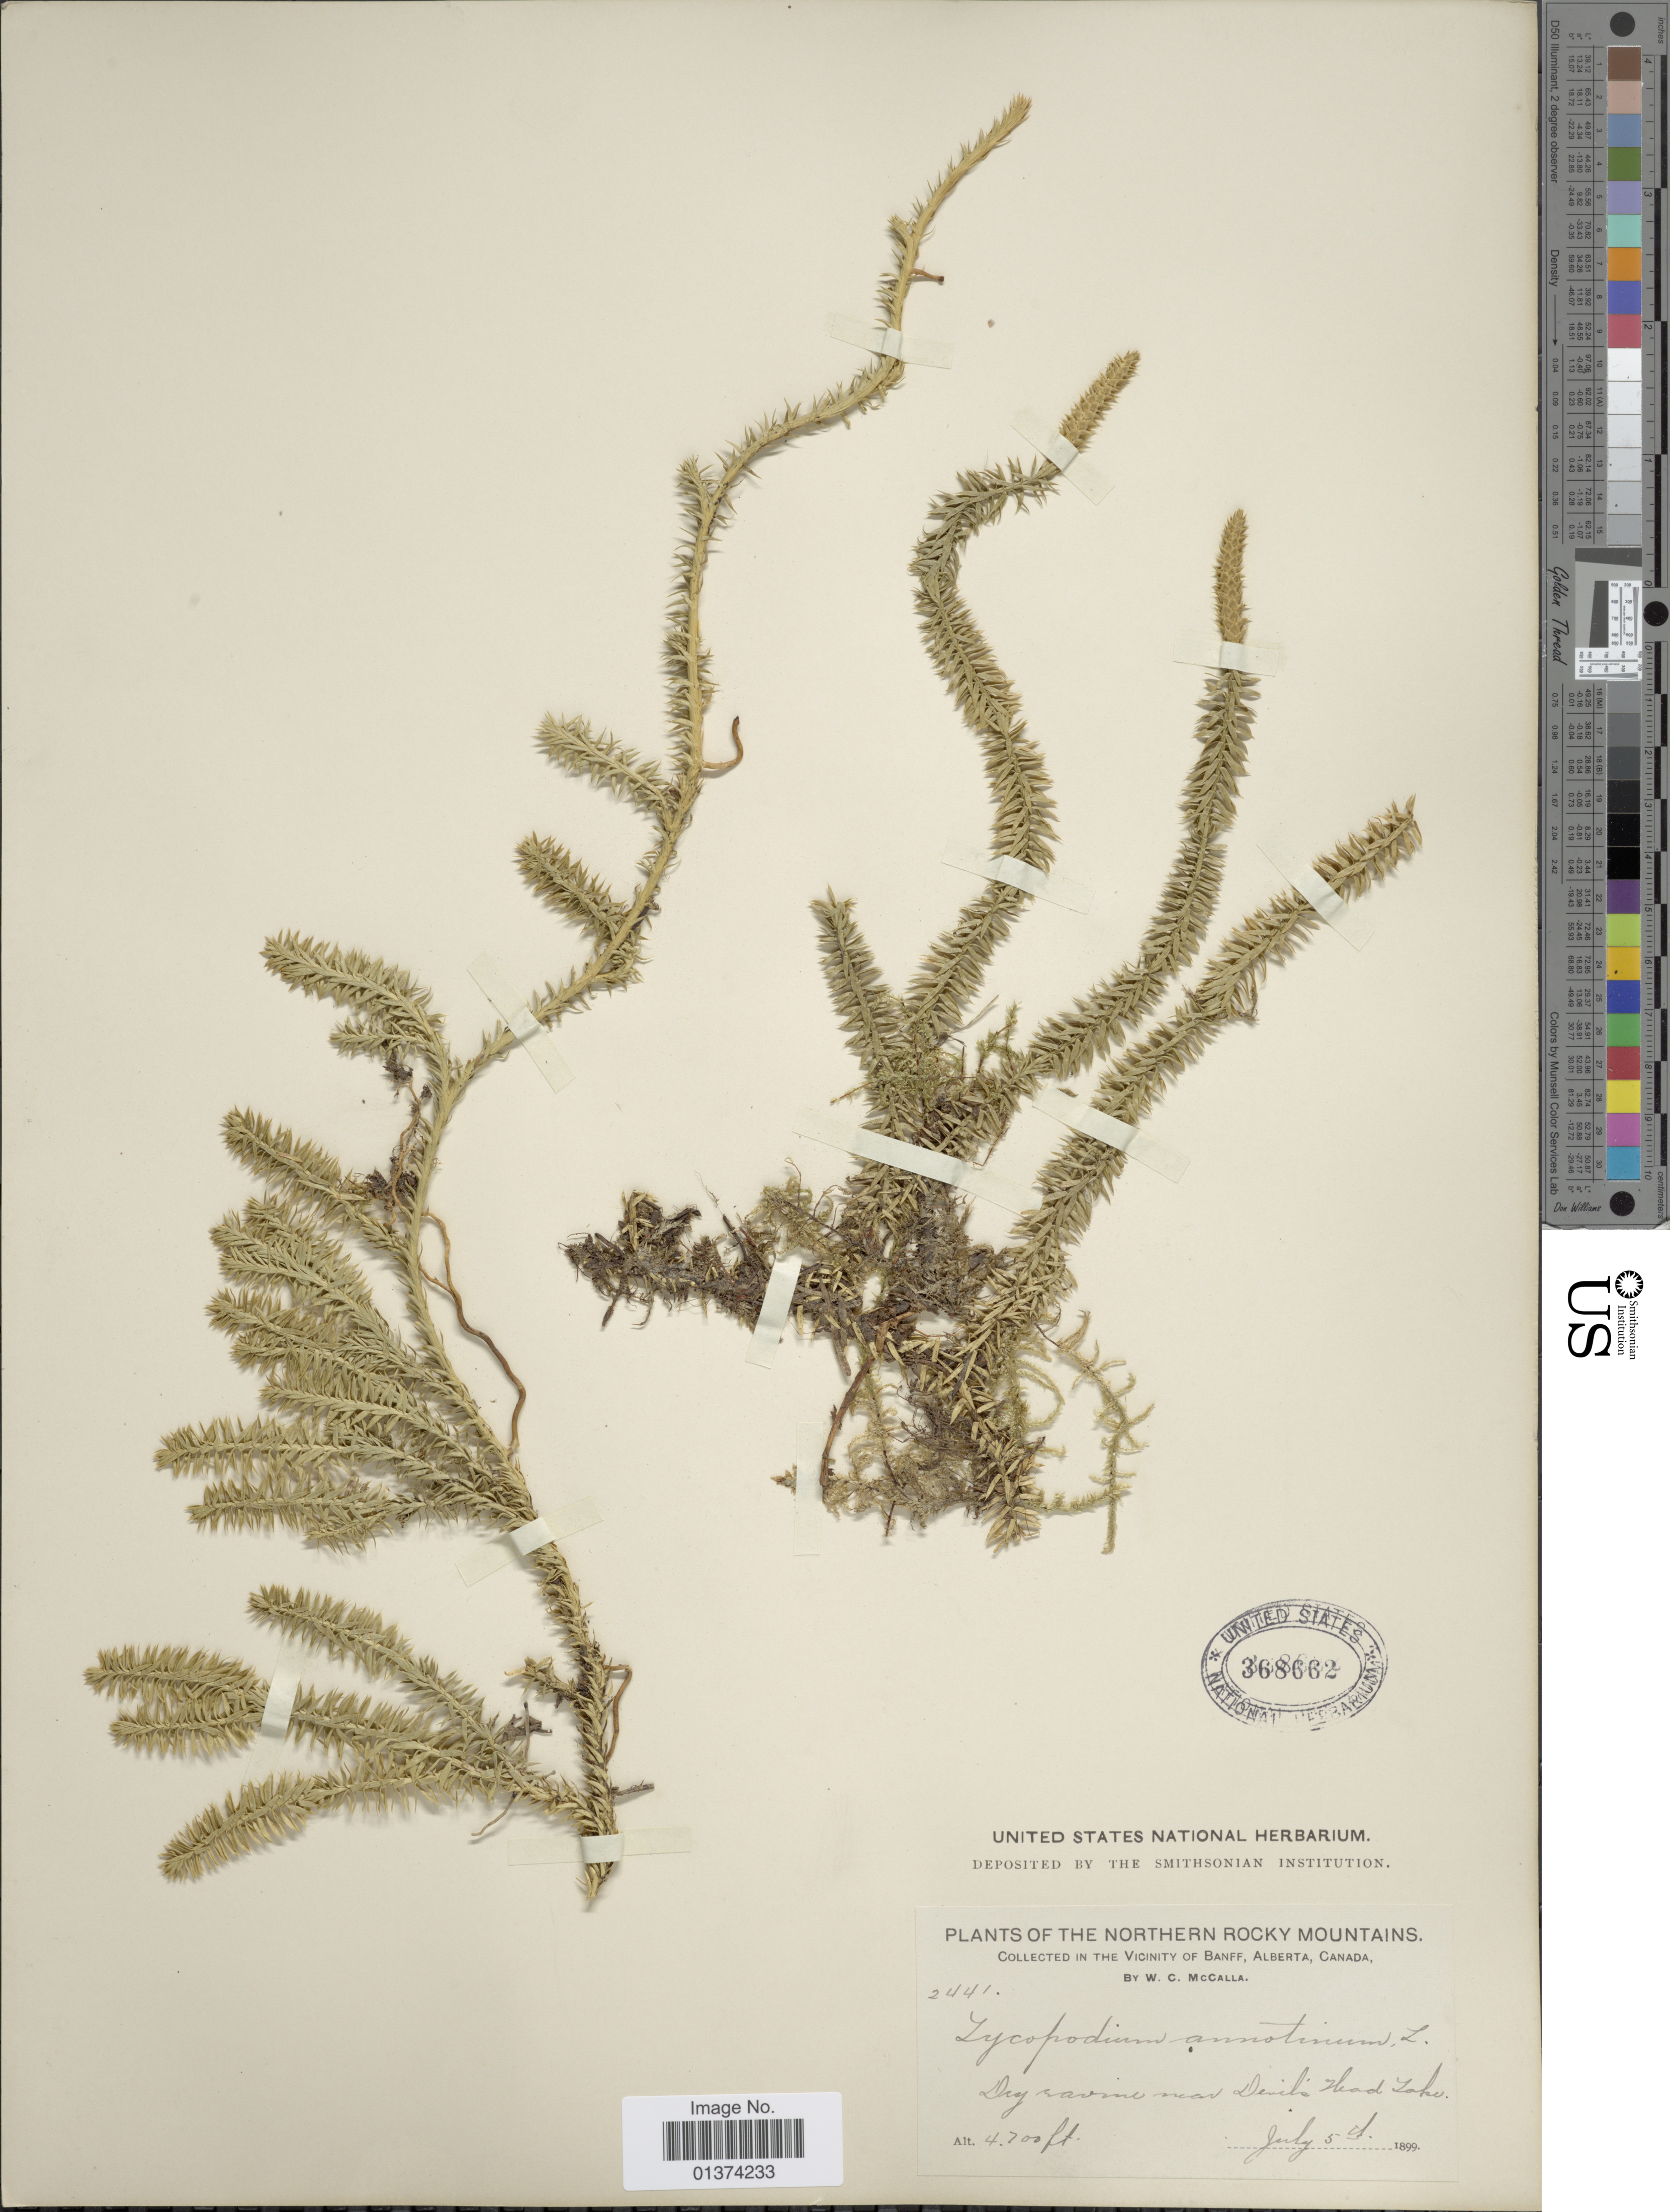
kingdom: Plantae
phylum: Tracheophyta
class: Lycopodiopsida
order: Lycopodiales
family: Lycopodiaceae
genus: Spinulum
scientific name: Spinulum annotinum subsp. annotinum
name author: (L.) A. Haines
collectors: W. McCalla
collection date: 1899-07-05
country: Canada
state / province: Alberta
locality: Northern Rocky Mountains, in the vinity of Banff.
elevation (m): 1433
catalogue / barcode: US 368662